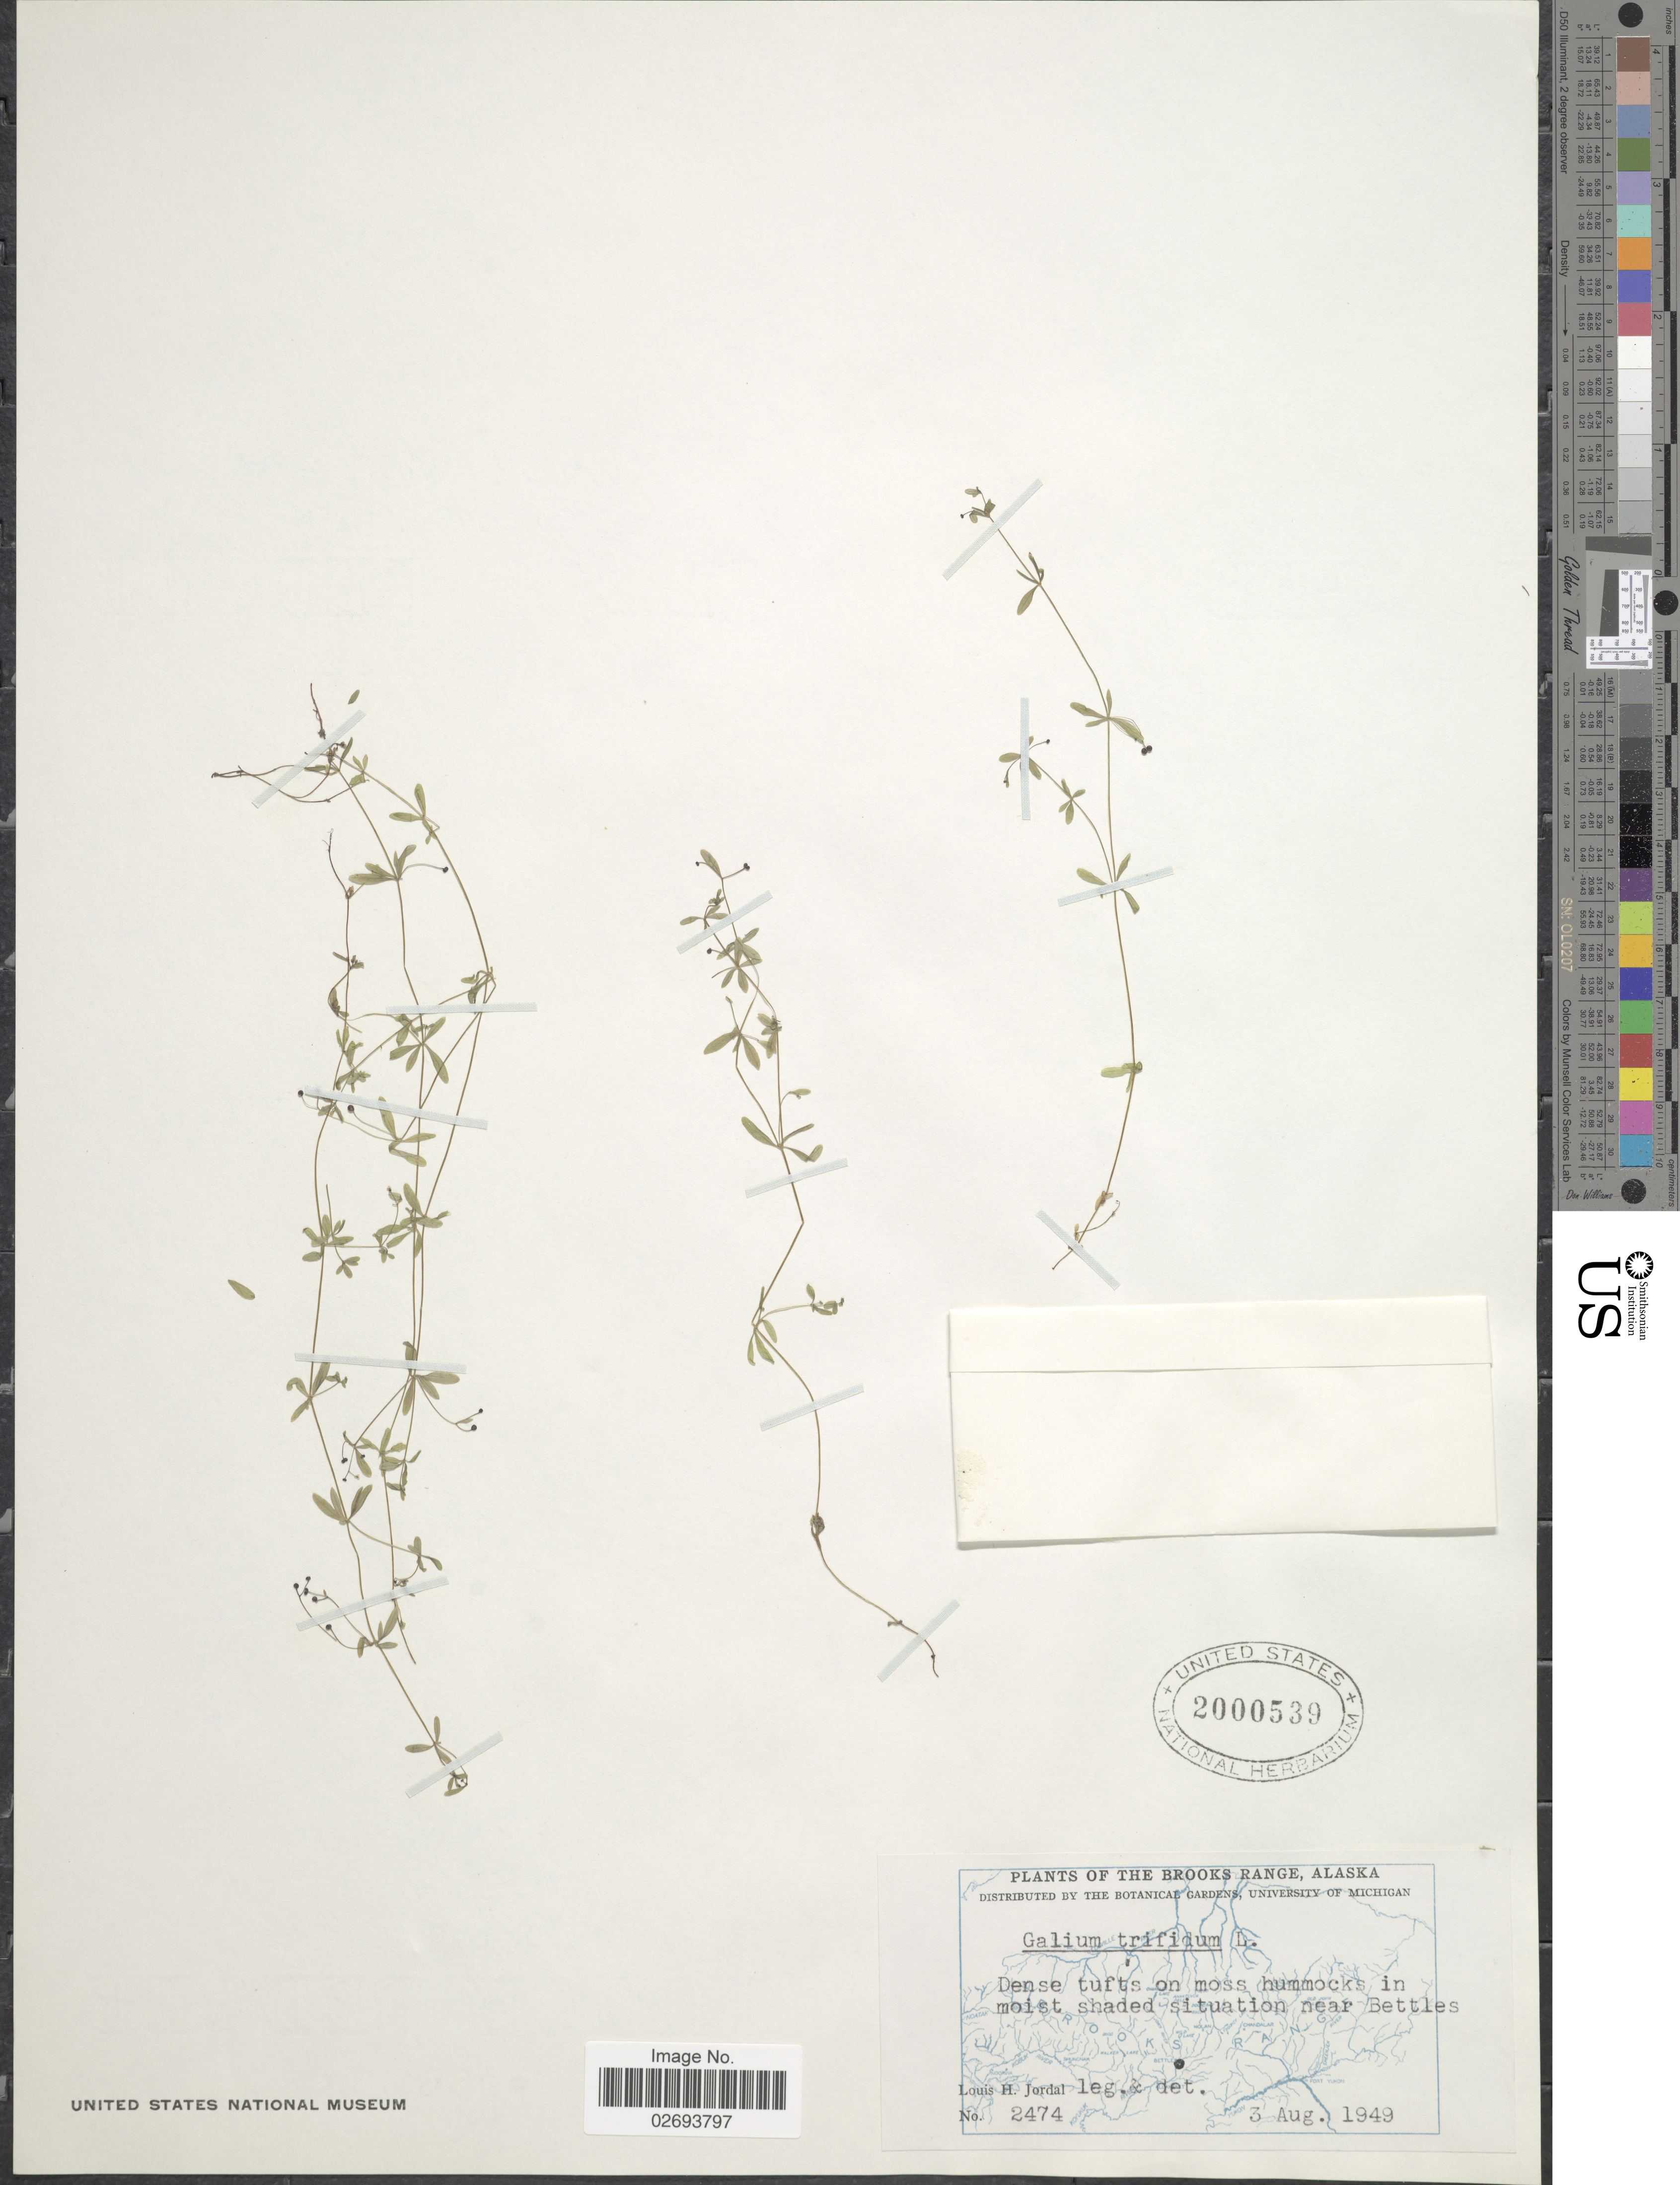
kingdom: Plantae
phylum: Tracheophyta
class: Magnoliopsida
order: Gentianales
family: Rubiaceae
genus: Galium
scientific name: Galium trifidum subsp. columbianum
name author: (Rydb.) Hultén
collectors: L. Jordal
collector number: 2474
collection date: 1949-08-03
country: United States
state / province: Alaska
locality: The Brooks Range, Dense tufts on moss hummocks in moist shaded situation near Bettles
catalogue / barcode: US 2000539